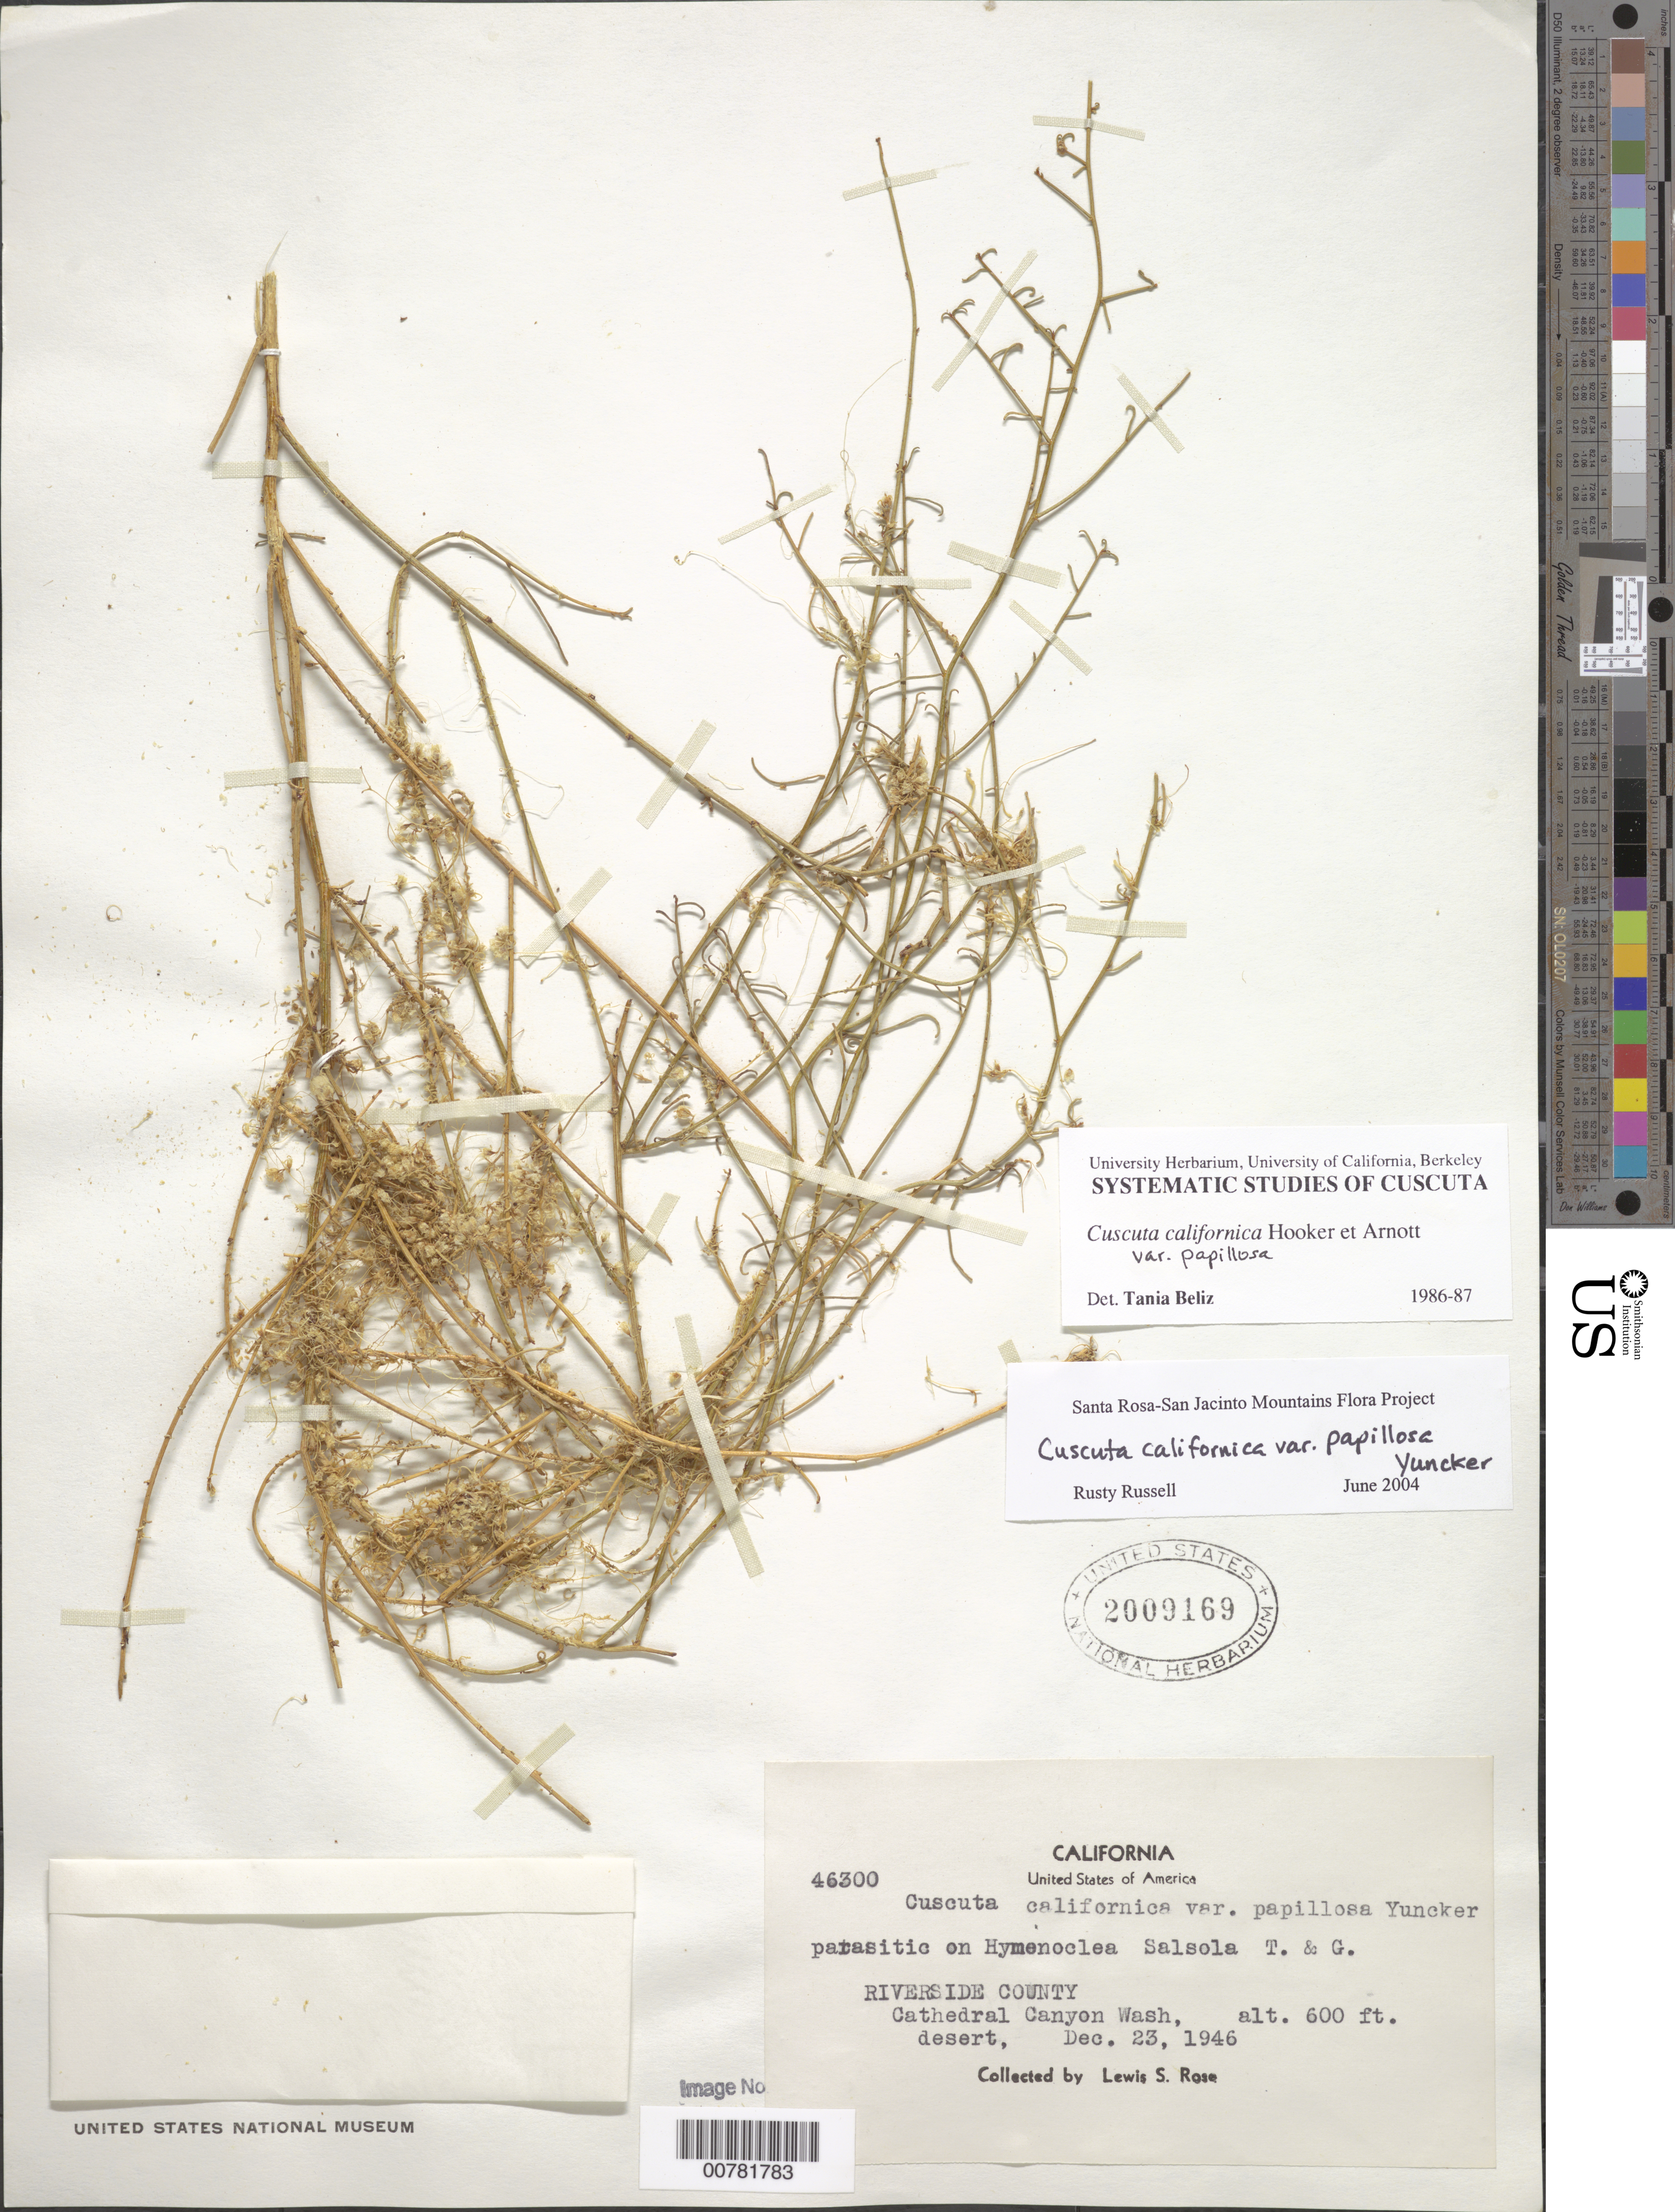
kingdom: Plantae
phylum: Tracheophyta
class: Magnoliopsida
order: Solanales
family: Convolvulaceae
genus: Cuscuta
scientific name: Cuscuta californica var. papillosa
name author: Yunck.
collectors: L. S. Rose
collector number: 46300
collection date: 1946-12-23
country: United States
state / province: California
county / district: Riverside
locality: Riverside County Cathedral Canyon Wash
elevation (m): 183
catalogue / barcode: US 2009169